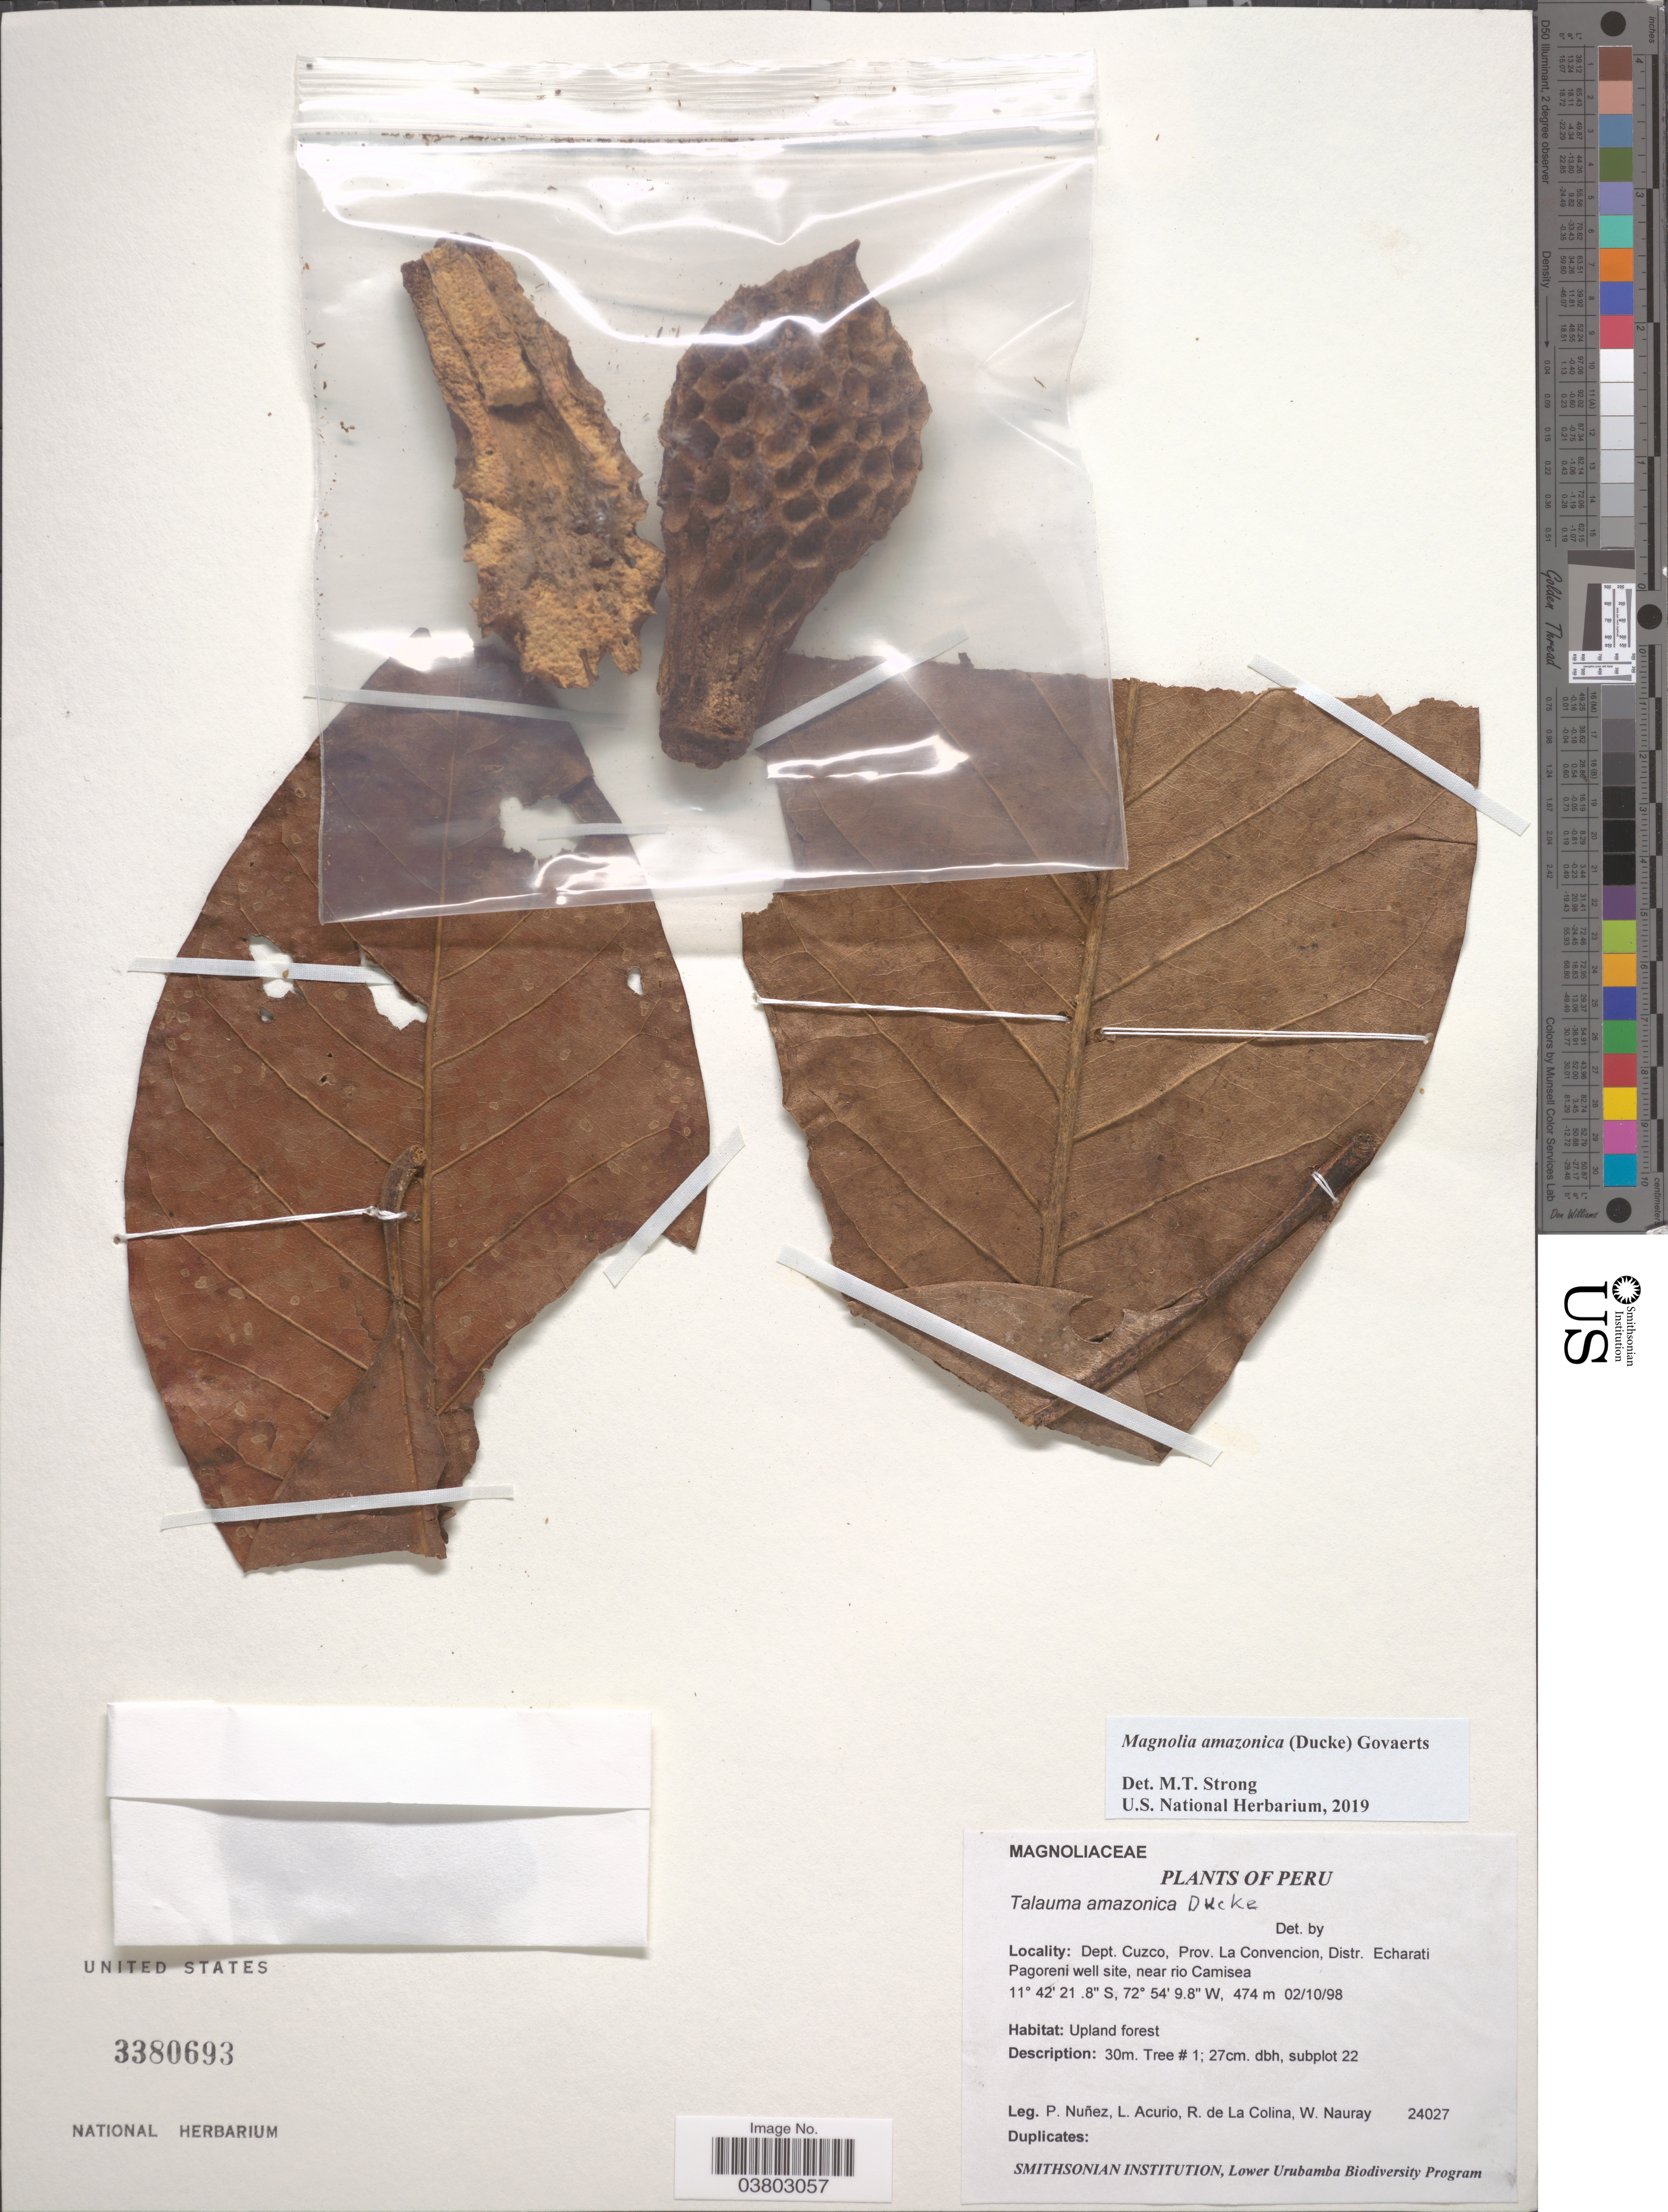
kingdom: Plantae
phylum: Tracheophyta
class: Magnoliopsida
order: Magnoliales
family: Magnoliaceae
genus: Magnolia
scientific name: Magnolia amazonica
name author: (Ducke) Govaerts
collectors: P. Nuñez V., L. Acurio, R. de La Colina & W. Nauray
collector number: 24027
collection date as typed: Transcribed d/m/y: 2/10/98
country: Peru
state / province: Cusco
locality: Dept. Cuzco, Prov. La Convencion, Distr. Echarati Pagoreni well site, near rio Camisea.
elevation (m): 474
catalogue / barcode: US 3380693